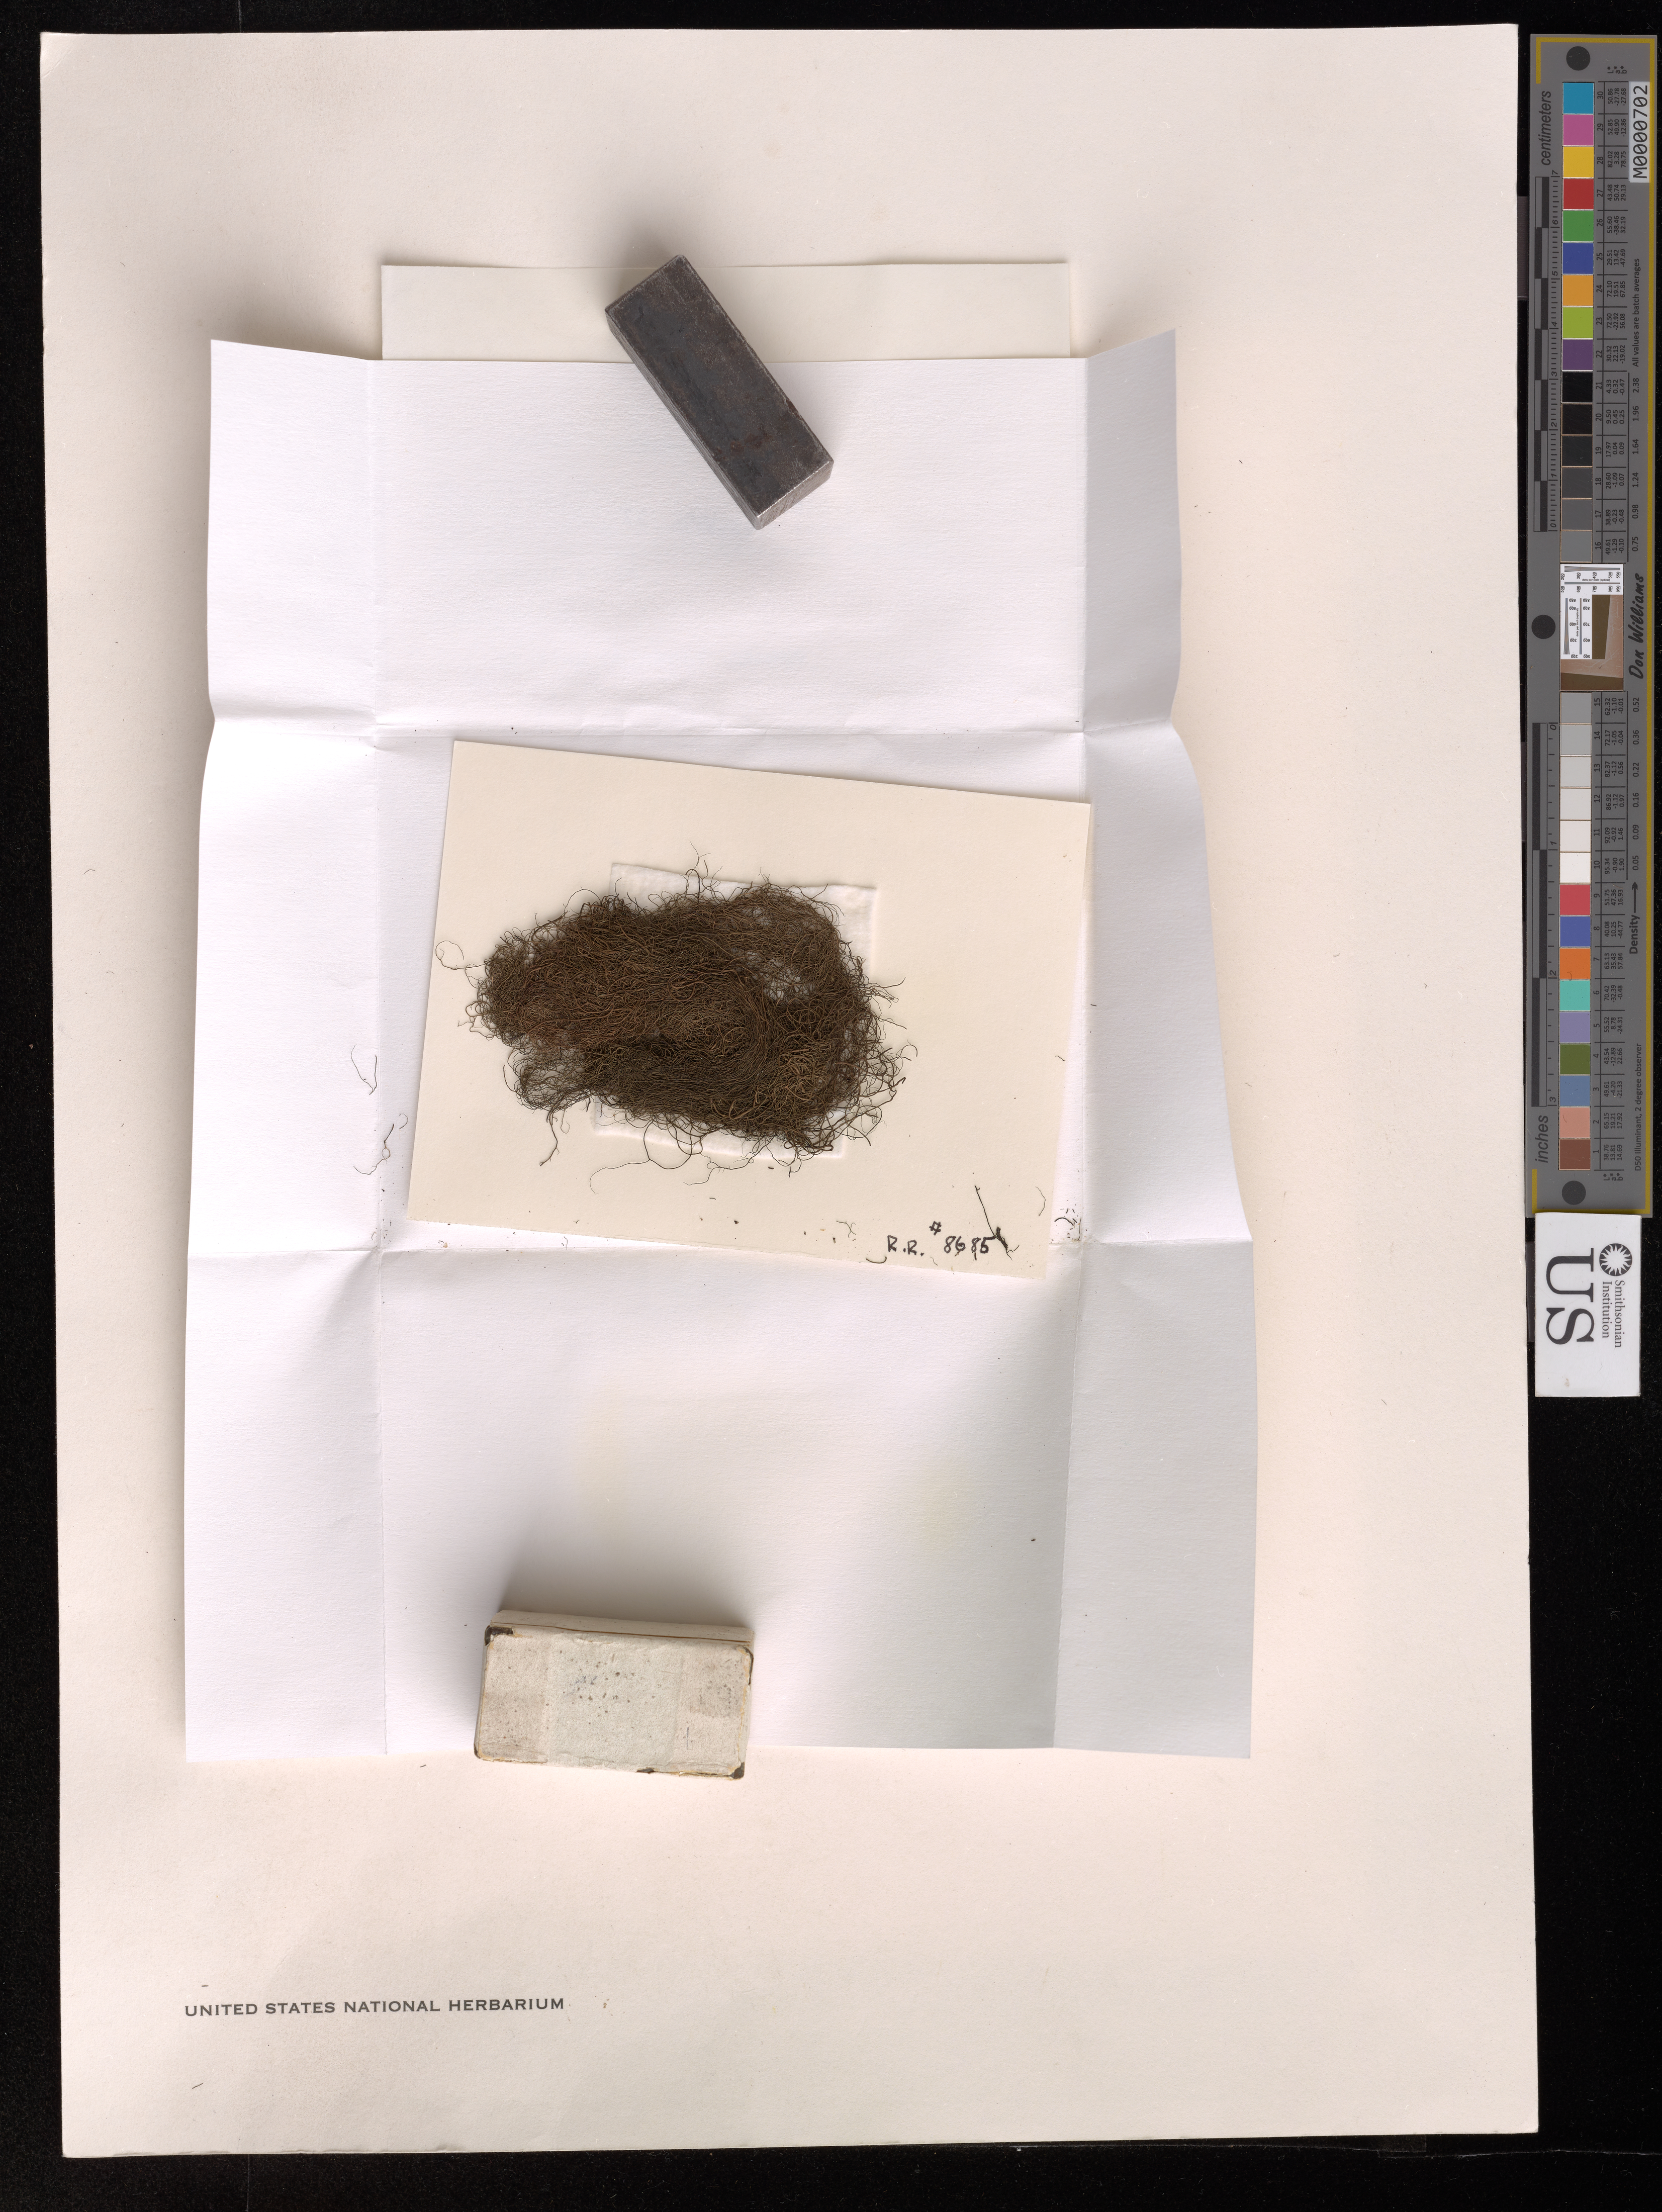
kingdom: Fungi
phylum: Ascomycota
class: Lecanoromycetes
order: Lecanorales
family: Parmeliaceae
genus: Bryoria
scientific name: Bryoria implexa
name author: (Hoffm.) Brodo & D.Hawksw.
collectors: R. Rosentreter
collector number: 8685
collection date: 1994-08-22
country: Canada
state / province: British Columbia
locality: Brandywine Falls.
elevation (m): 500